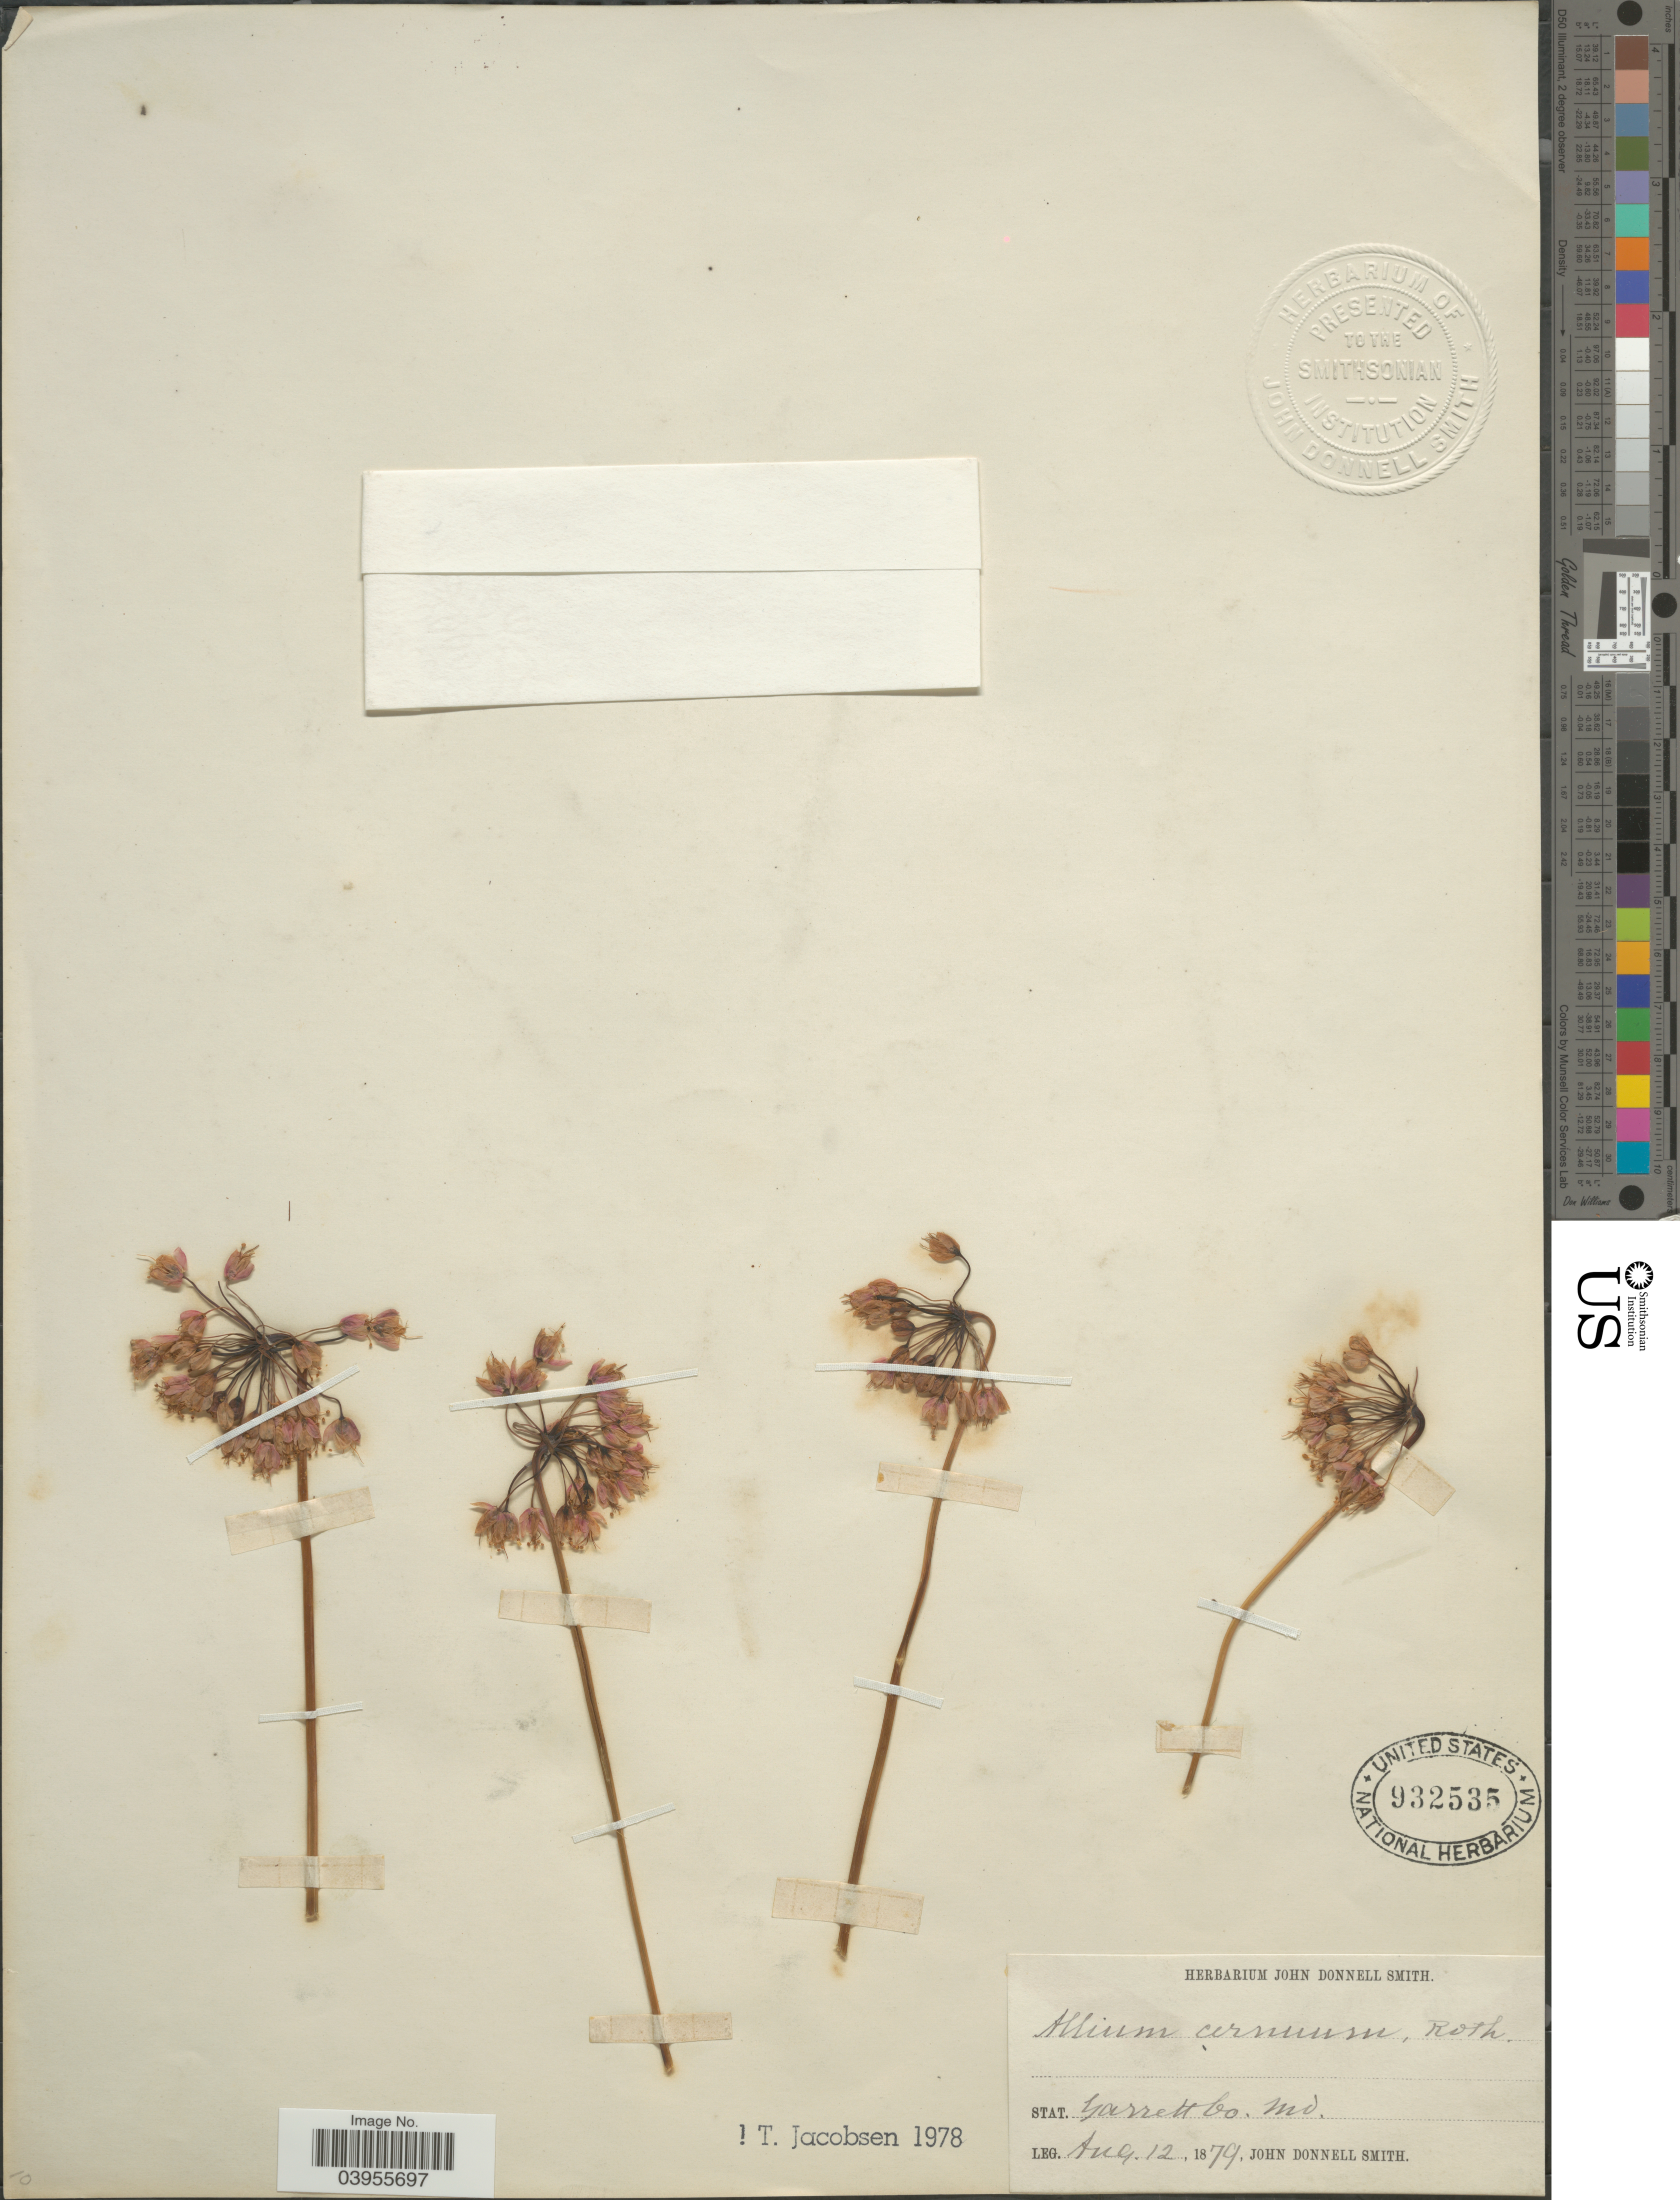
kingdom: Plantae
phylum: Tracheophyta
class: Liliopsida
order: Asparagales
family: Amaryllidaceae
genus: Allium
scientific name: Allium cernuum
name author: Roth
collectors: J. Donnell Smith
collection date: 1879-08-12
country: United States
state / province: Maryland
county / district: Garrett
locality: Stat. Garrett Co.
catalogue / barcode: US 932535